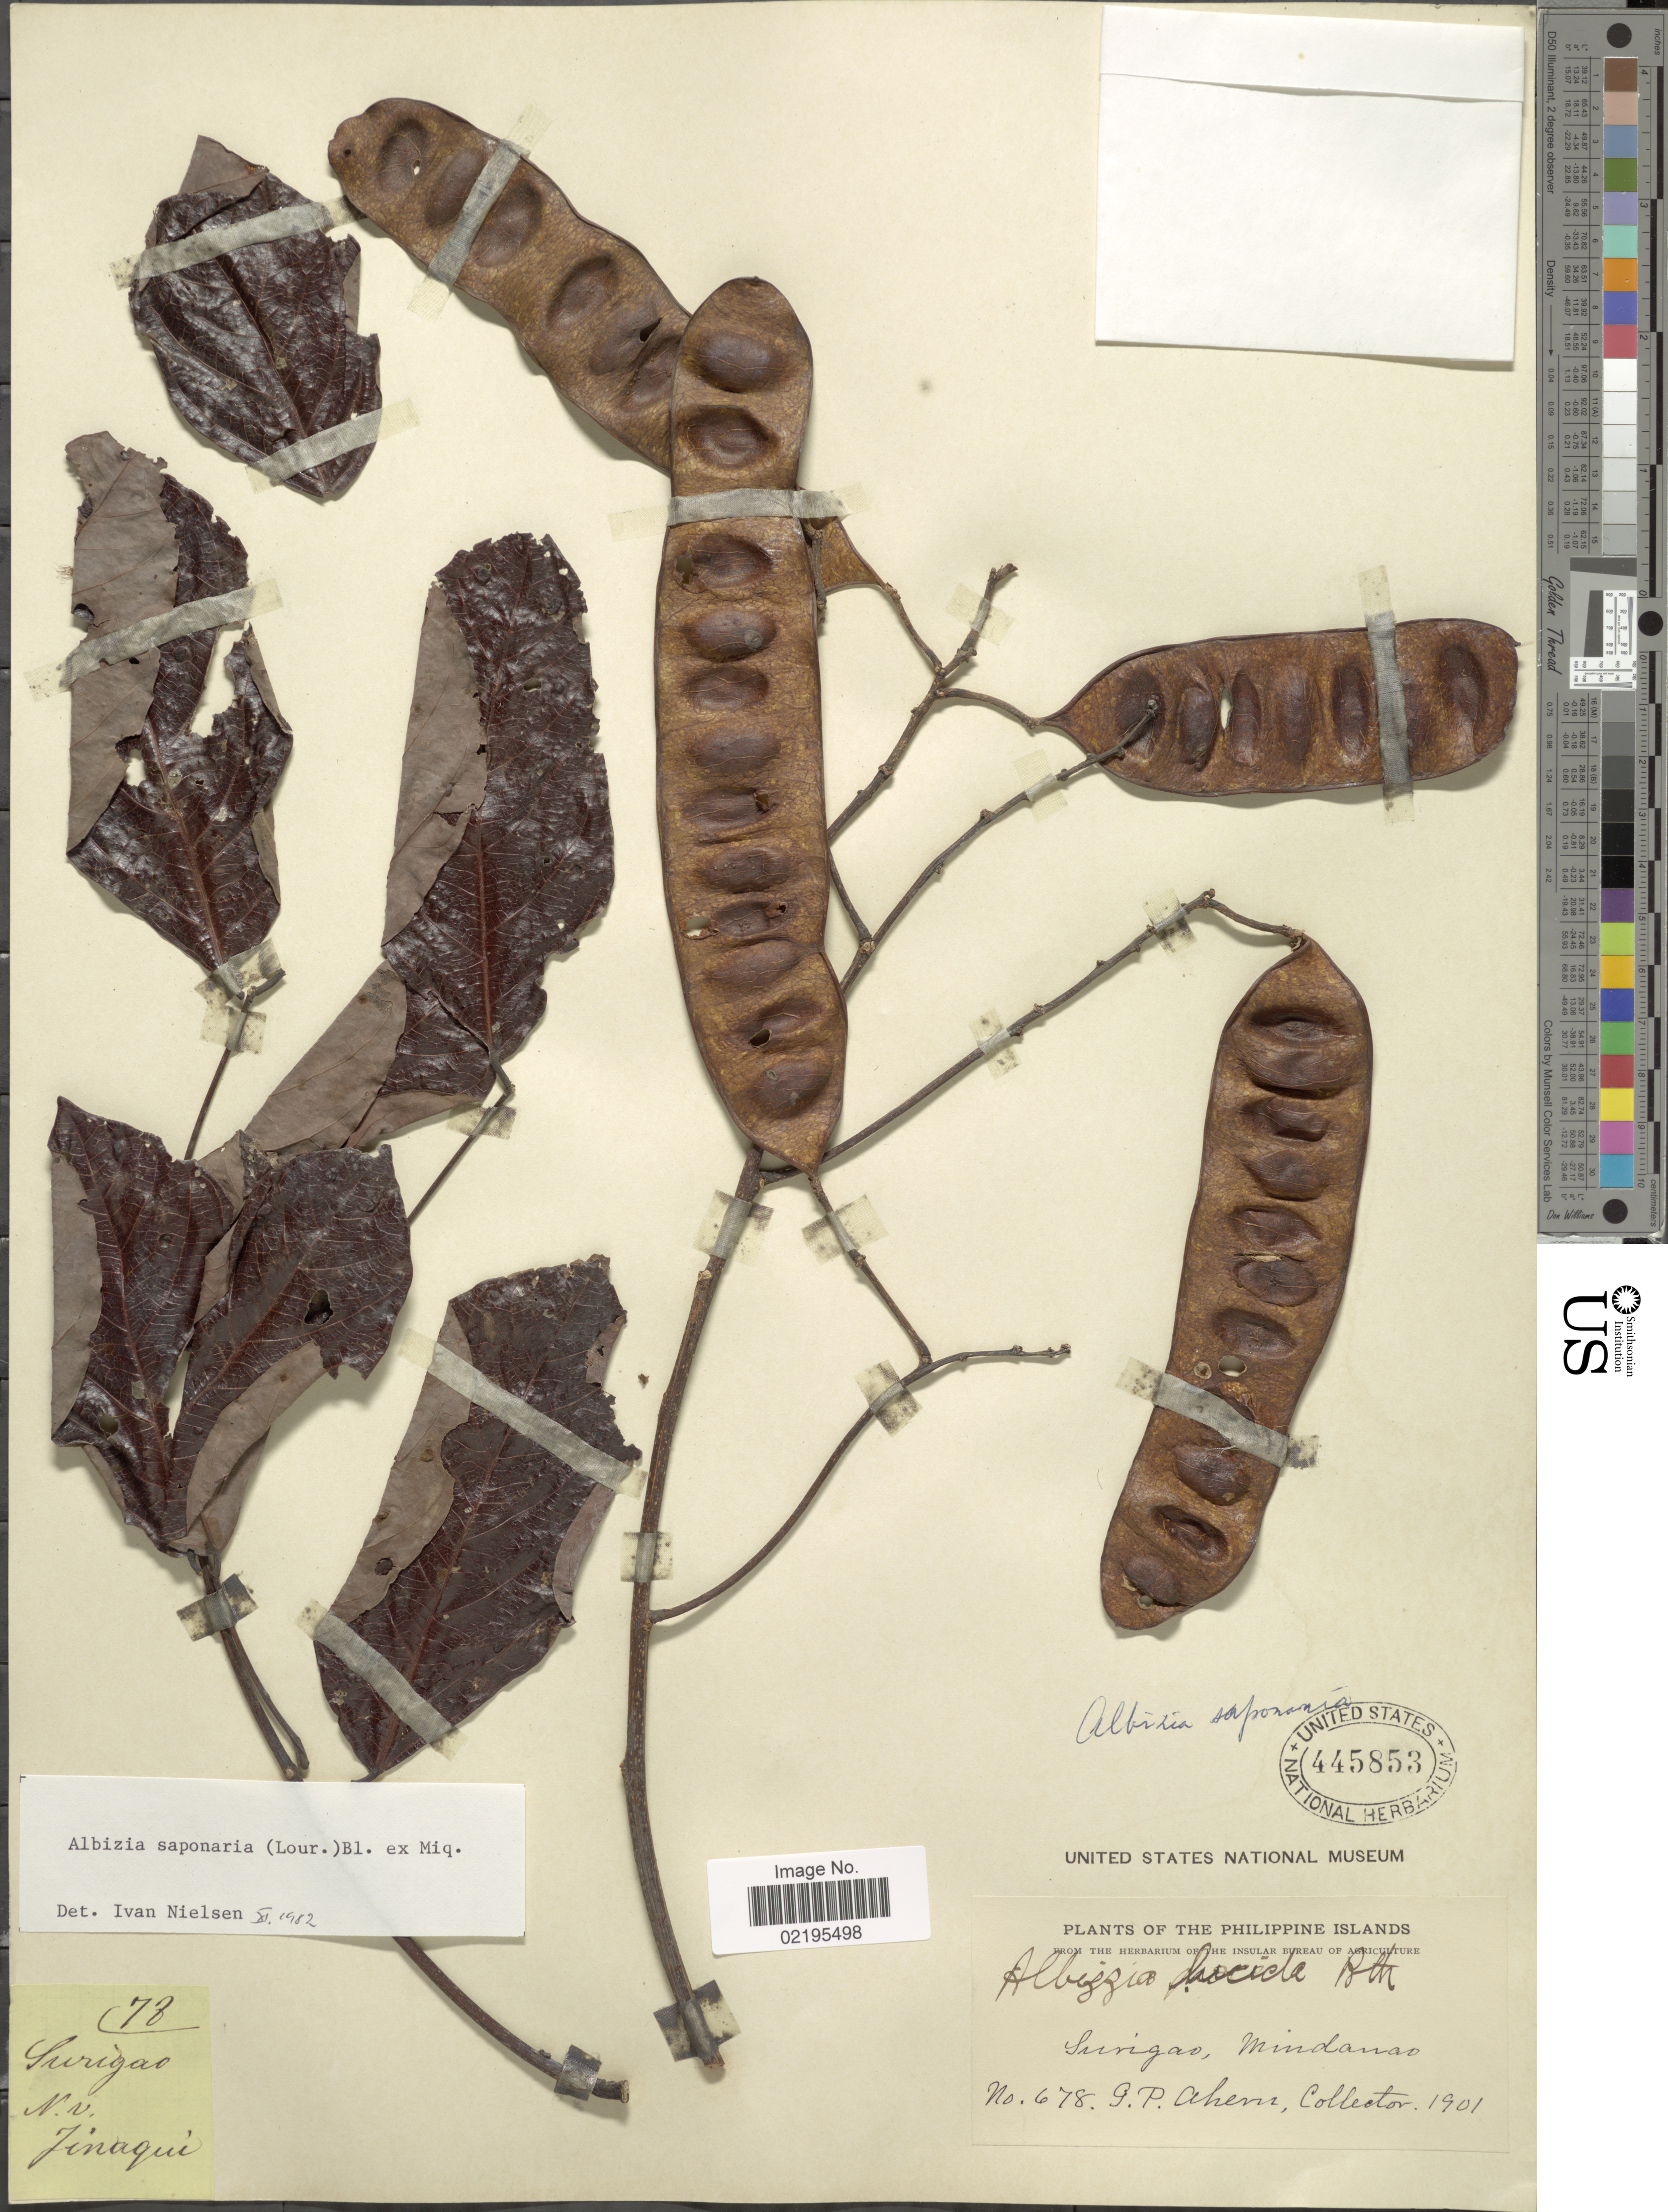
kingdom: Plantae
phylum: Tracheophyta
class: Magnoliopsida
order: Fabales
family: Fabaceae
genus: Albizia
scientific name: Albizia saponaria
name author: (Lour.) Blume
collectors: G. Ahern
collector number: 678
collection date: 1901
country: Philippines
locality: Surigao, Mindanao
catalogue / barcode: US 445853